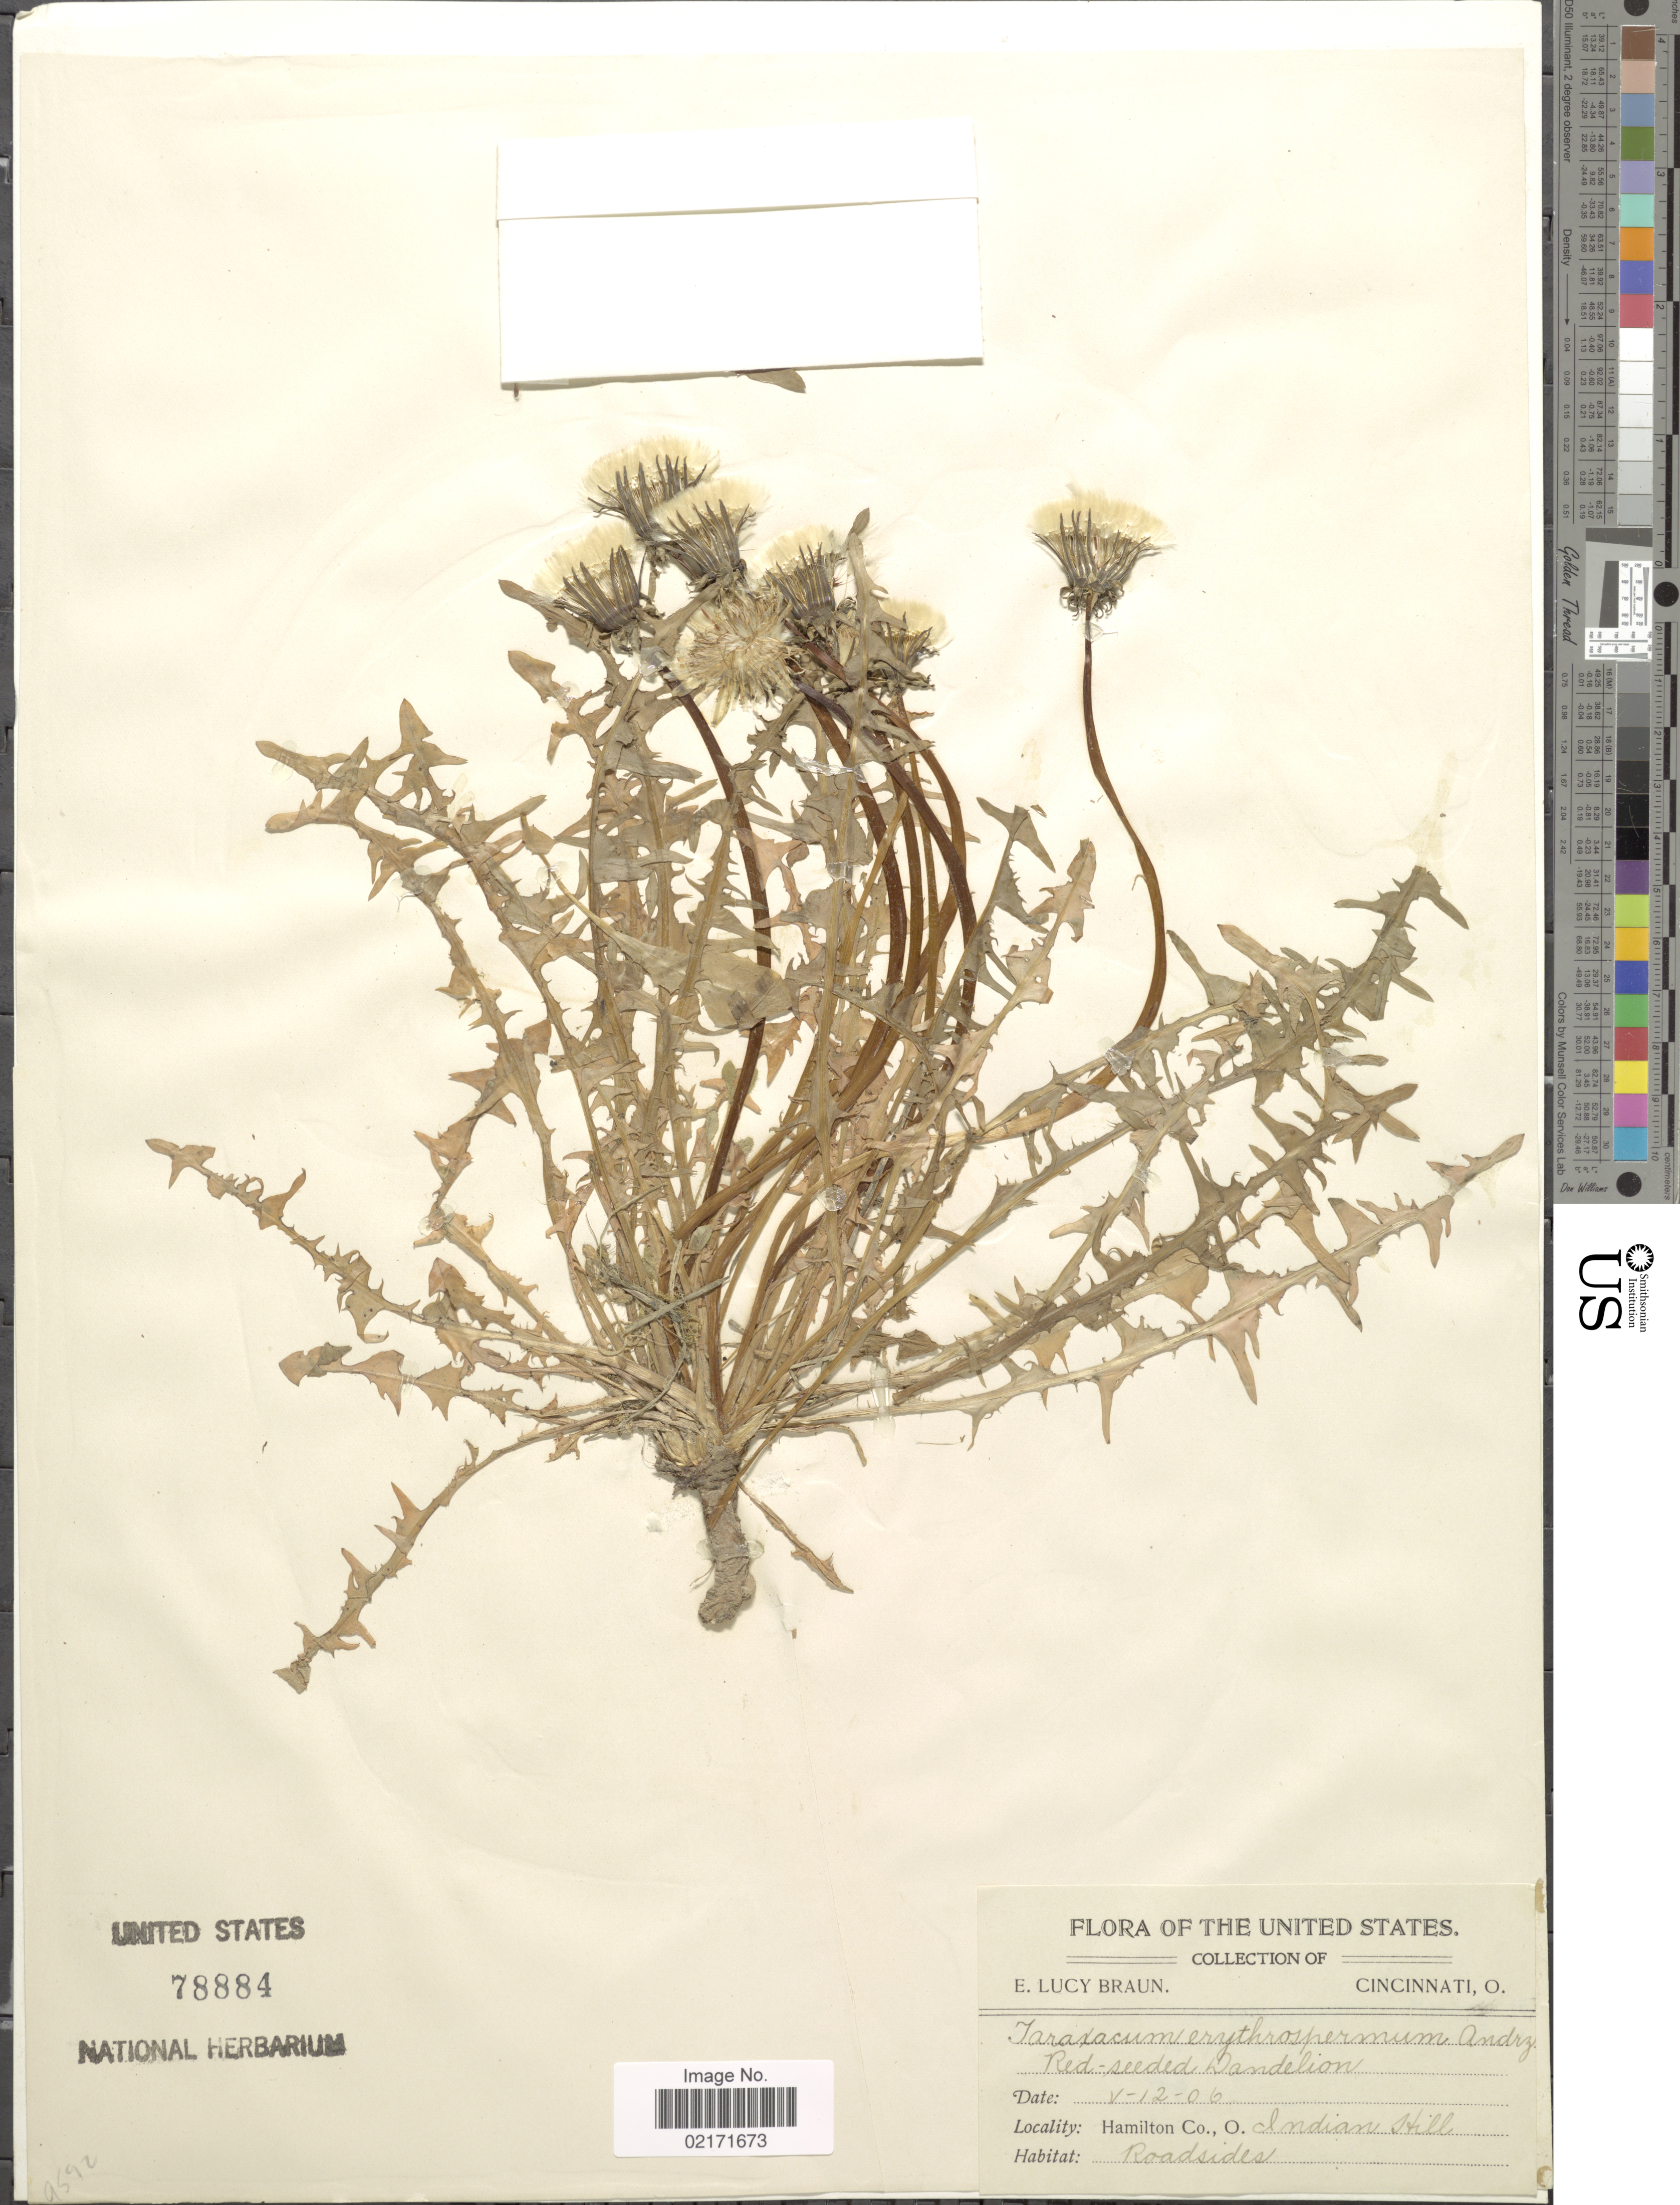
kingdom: Plantae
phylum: Tracheophyta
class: Magnoliopsida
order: Asterales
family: Asteraceae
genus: Taraxacum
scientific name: Taraxacum erythrospermum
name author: Andrz. ex Besser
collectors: E. L. Braun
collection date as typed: Transcribed d/m/y: 12/5/06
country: United States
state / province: Ohio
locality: Hamilton Co., O. Indian Hill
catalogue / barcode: US 78884